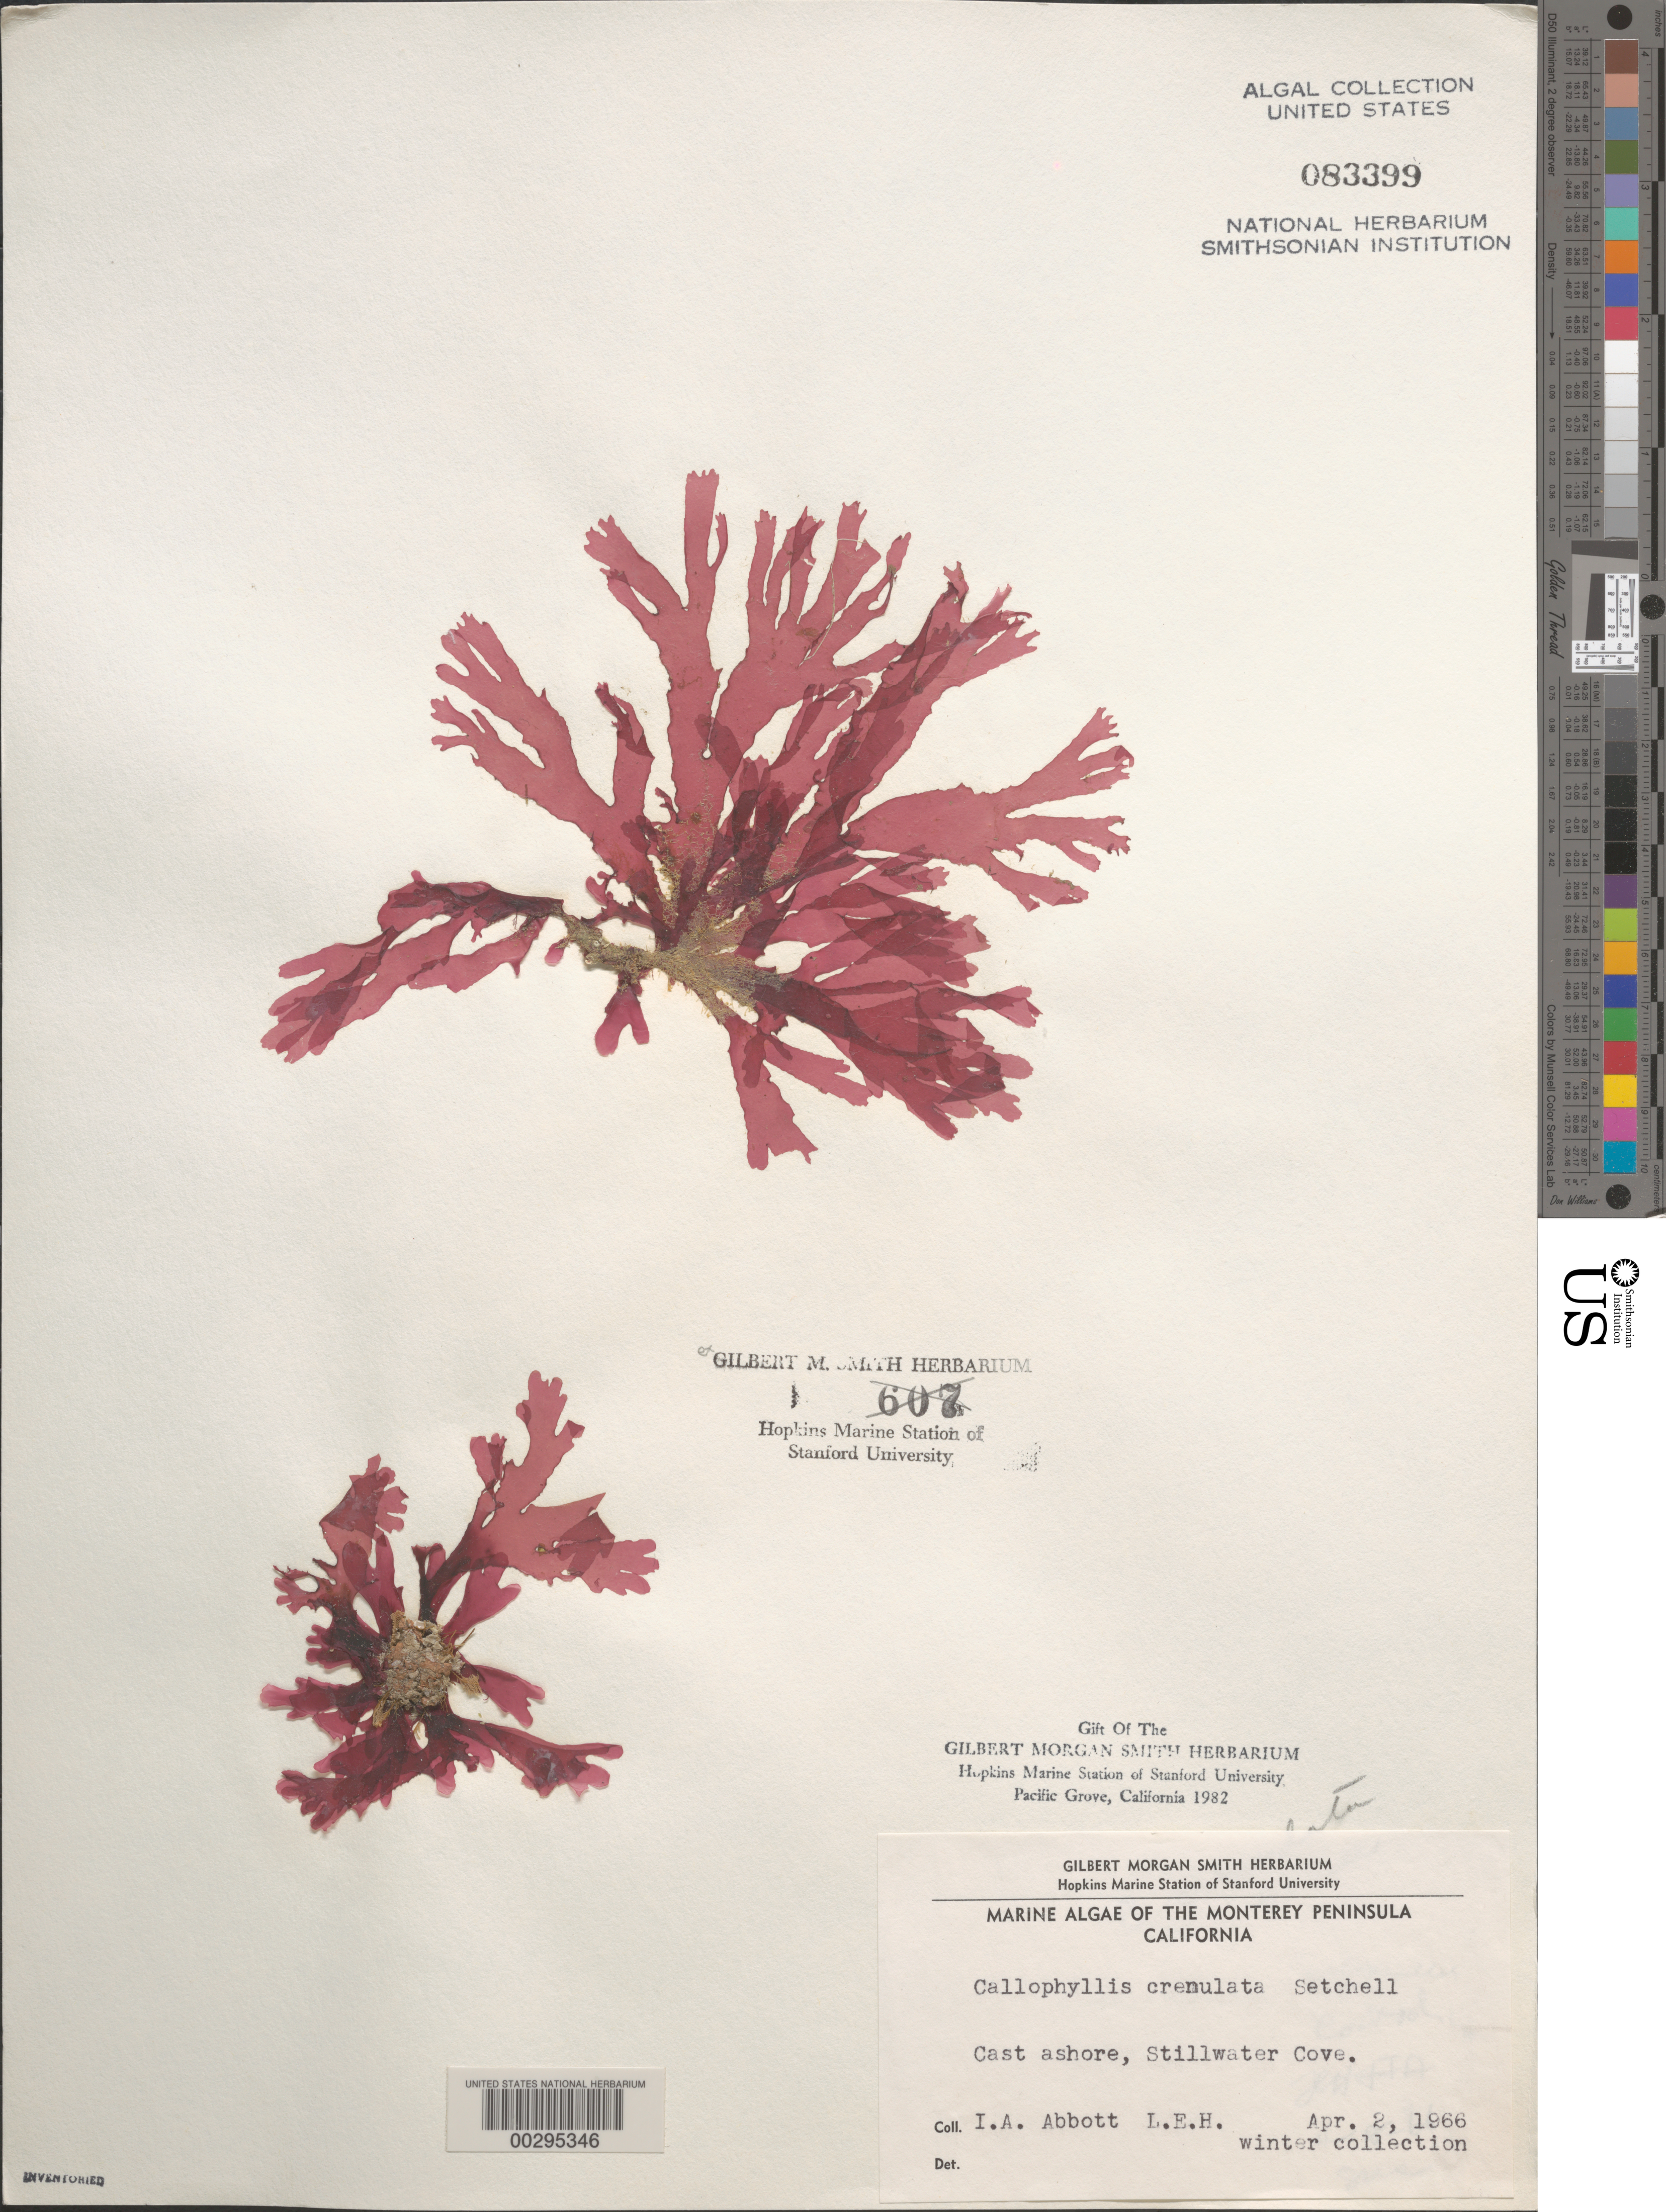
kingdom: Plantae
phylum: Rhodophyta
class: Florideophyceae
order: Gigartinales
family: Kallymeniaceae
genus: Callophyllis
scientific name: Callophyllis crenulata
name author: Setch.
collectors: I. A. Abbott & L. Hair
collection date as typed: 02 Apr 1966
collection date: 1966-04-02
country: United States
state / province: California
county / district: Monterey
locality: Stillwater Cove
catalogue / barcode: US 83399